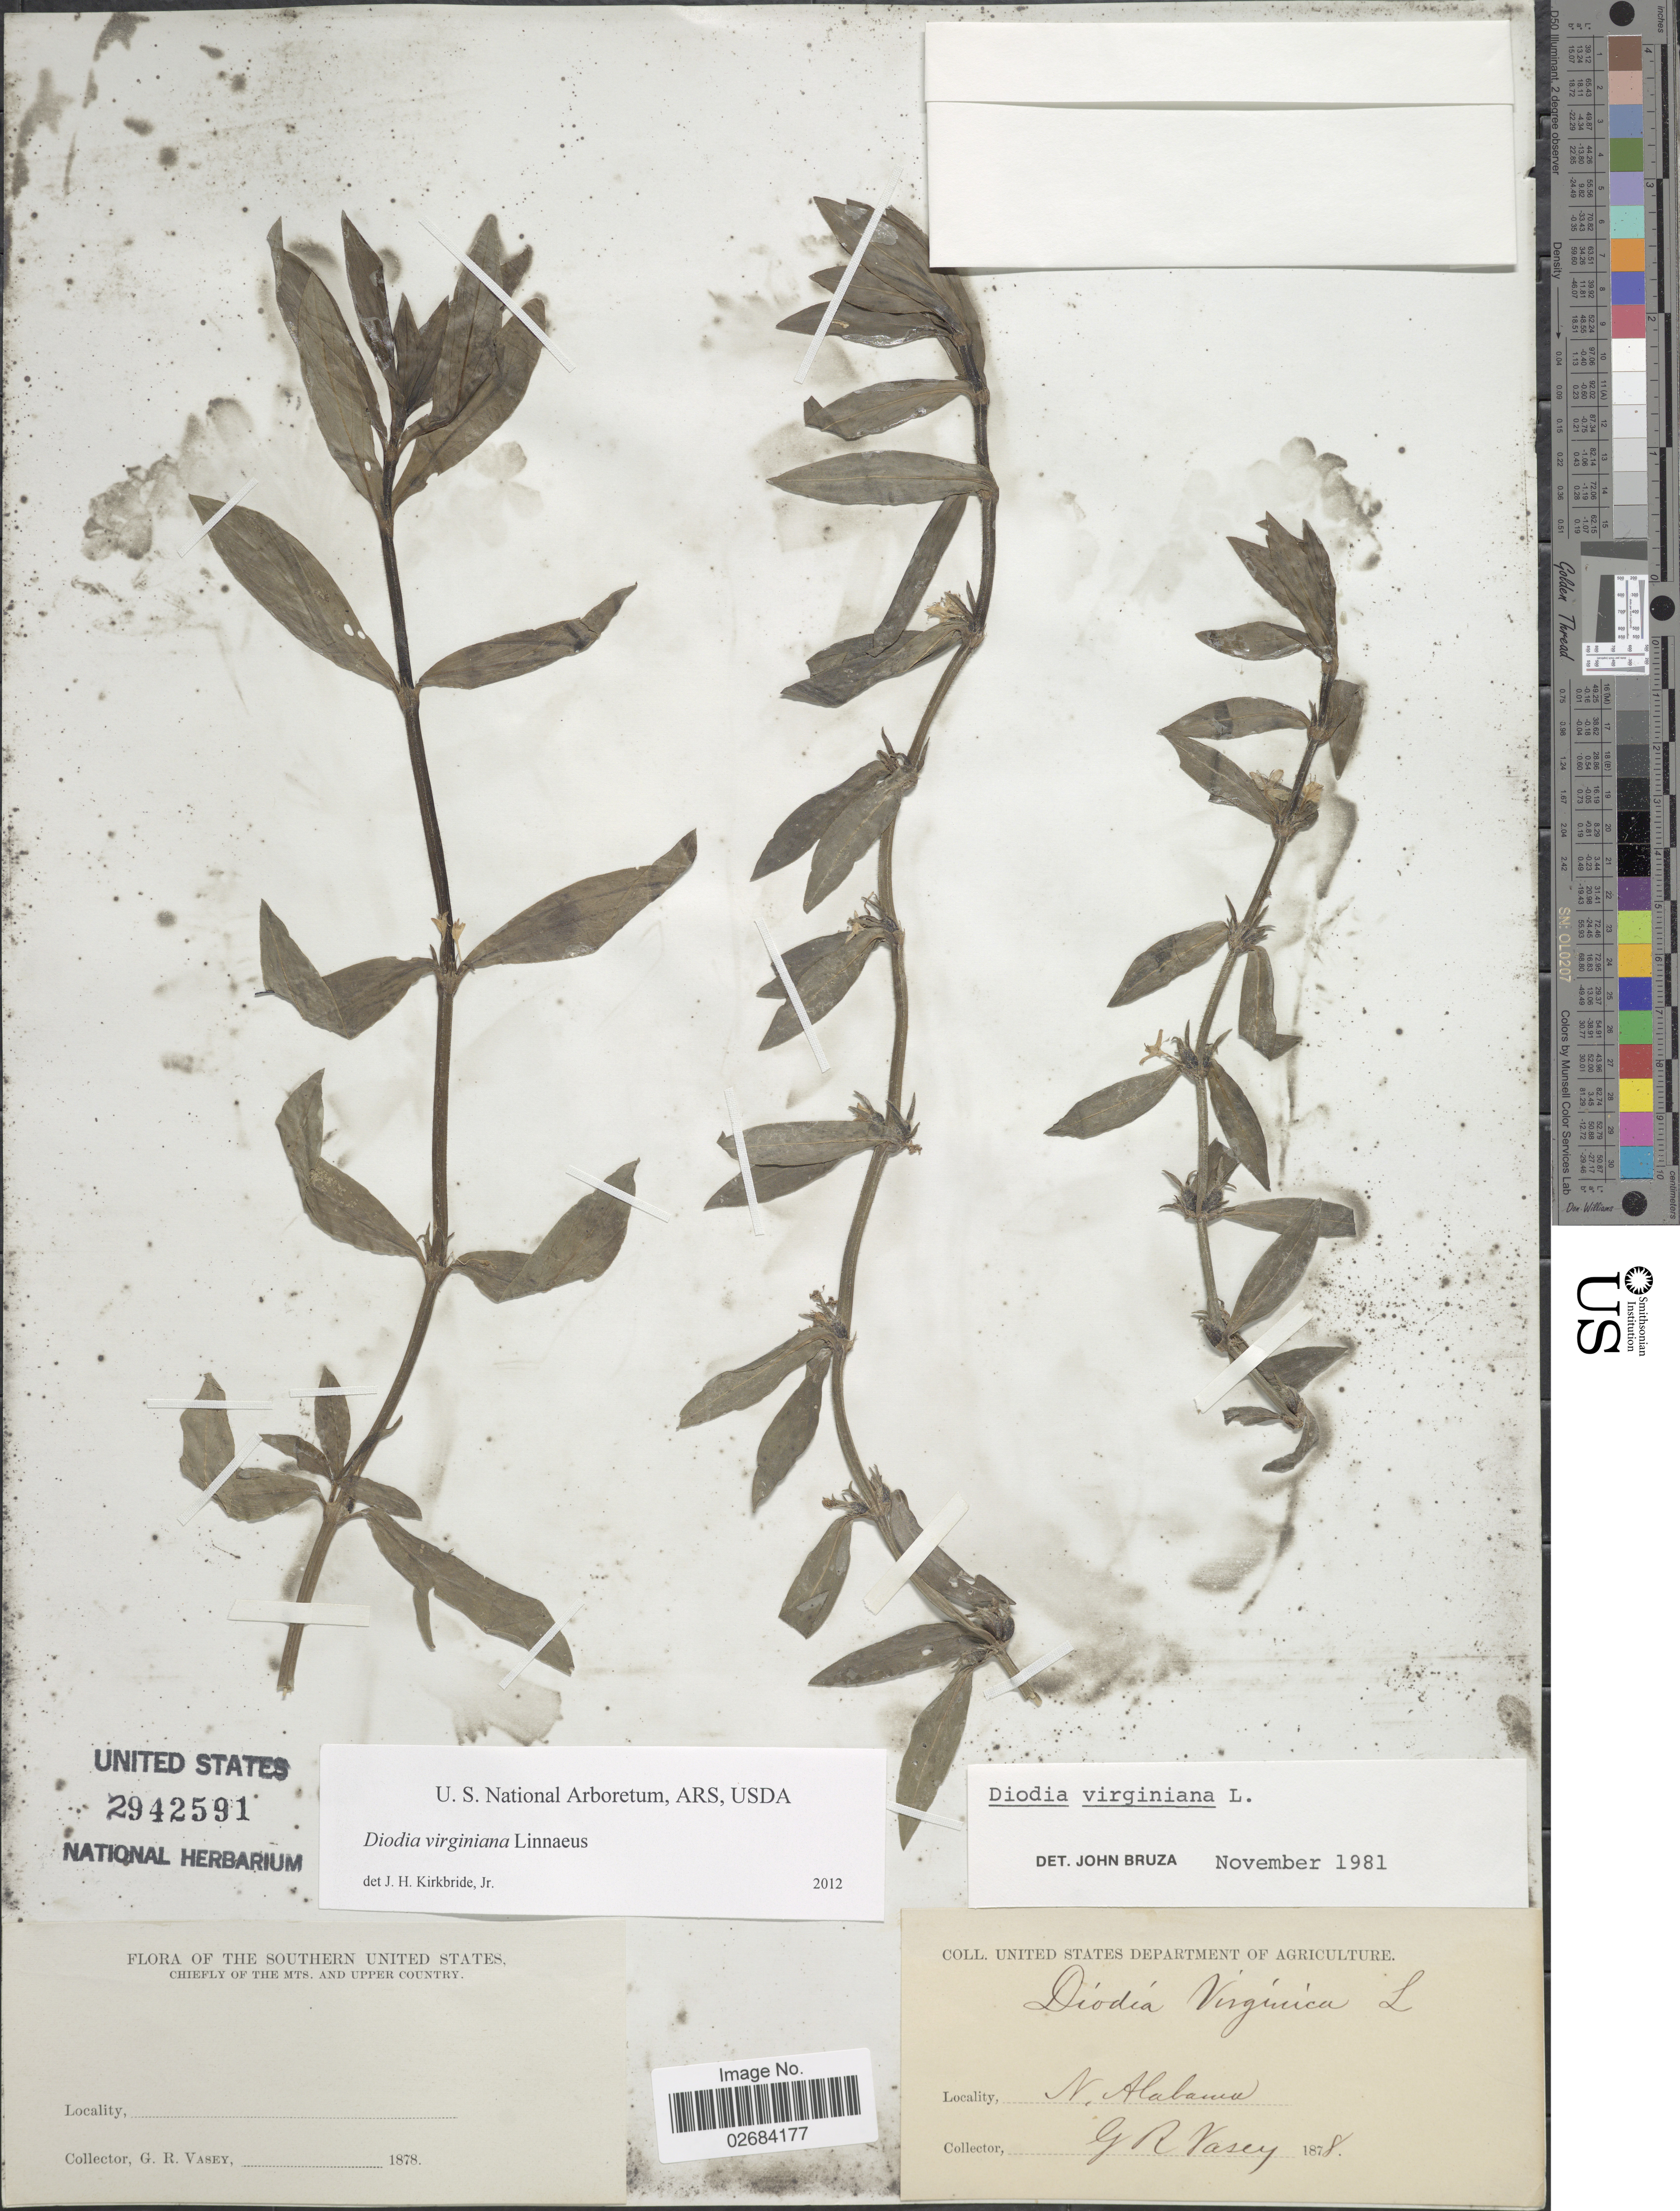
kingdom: Plantae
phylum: Tracheophyta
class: Magnoliopsida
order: Gentianales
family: Rubiaceae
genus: Diodia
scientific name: Diodia virginiana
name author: L.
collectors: G. R. Vasey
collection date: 1878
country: United States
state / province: Alabama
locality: N. Alabama, The Southern United States, chiefly of the Mts. and Upper Country.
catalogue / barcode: US 2942591